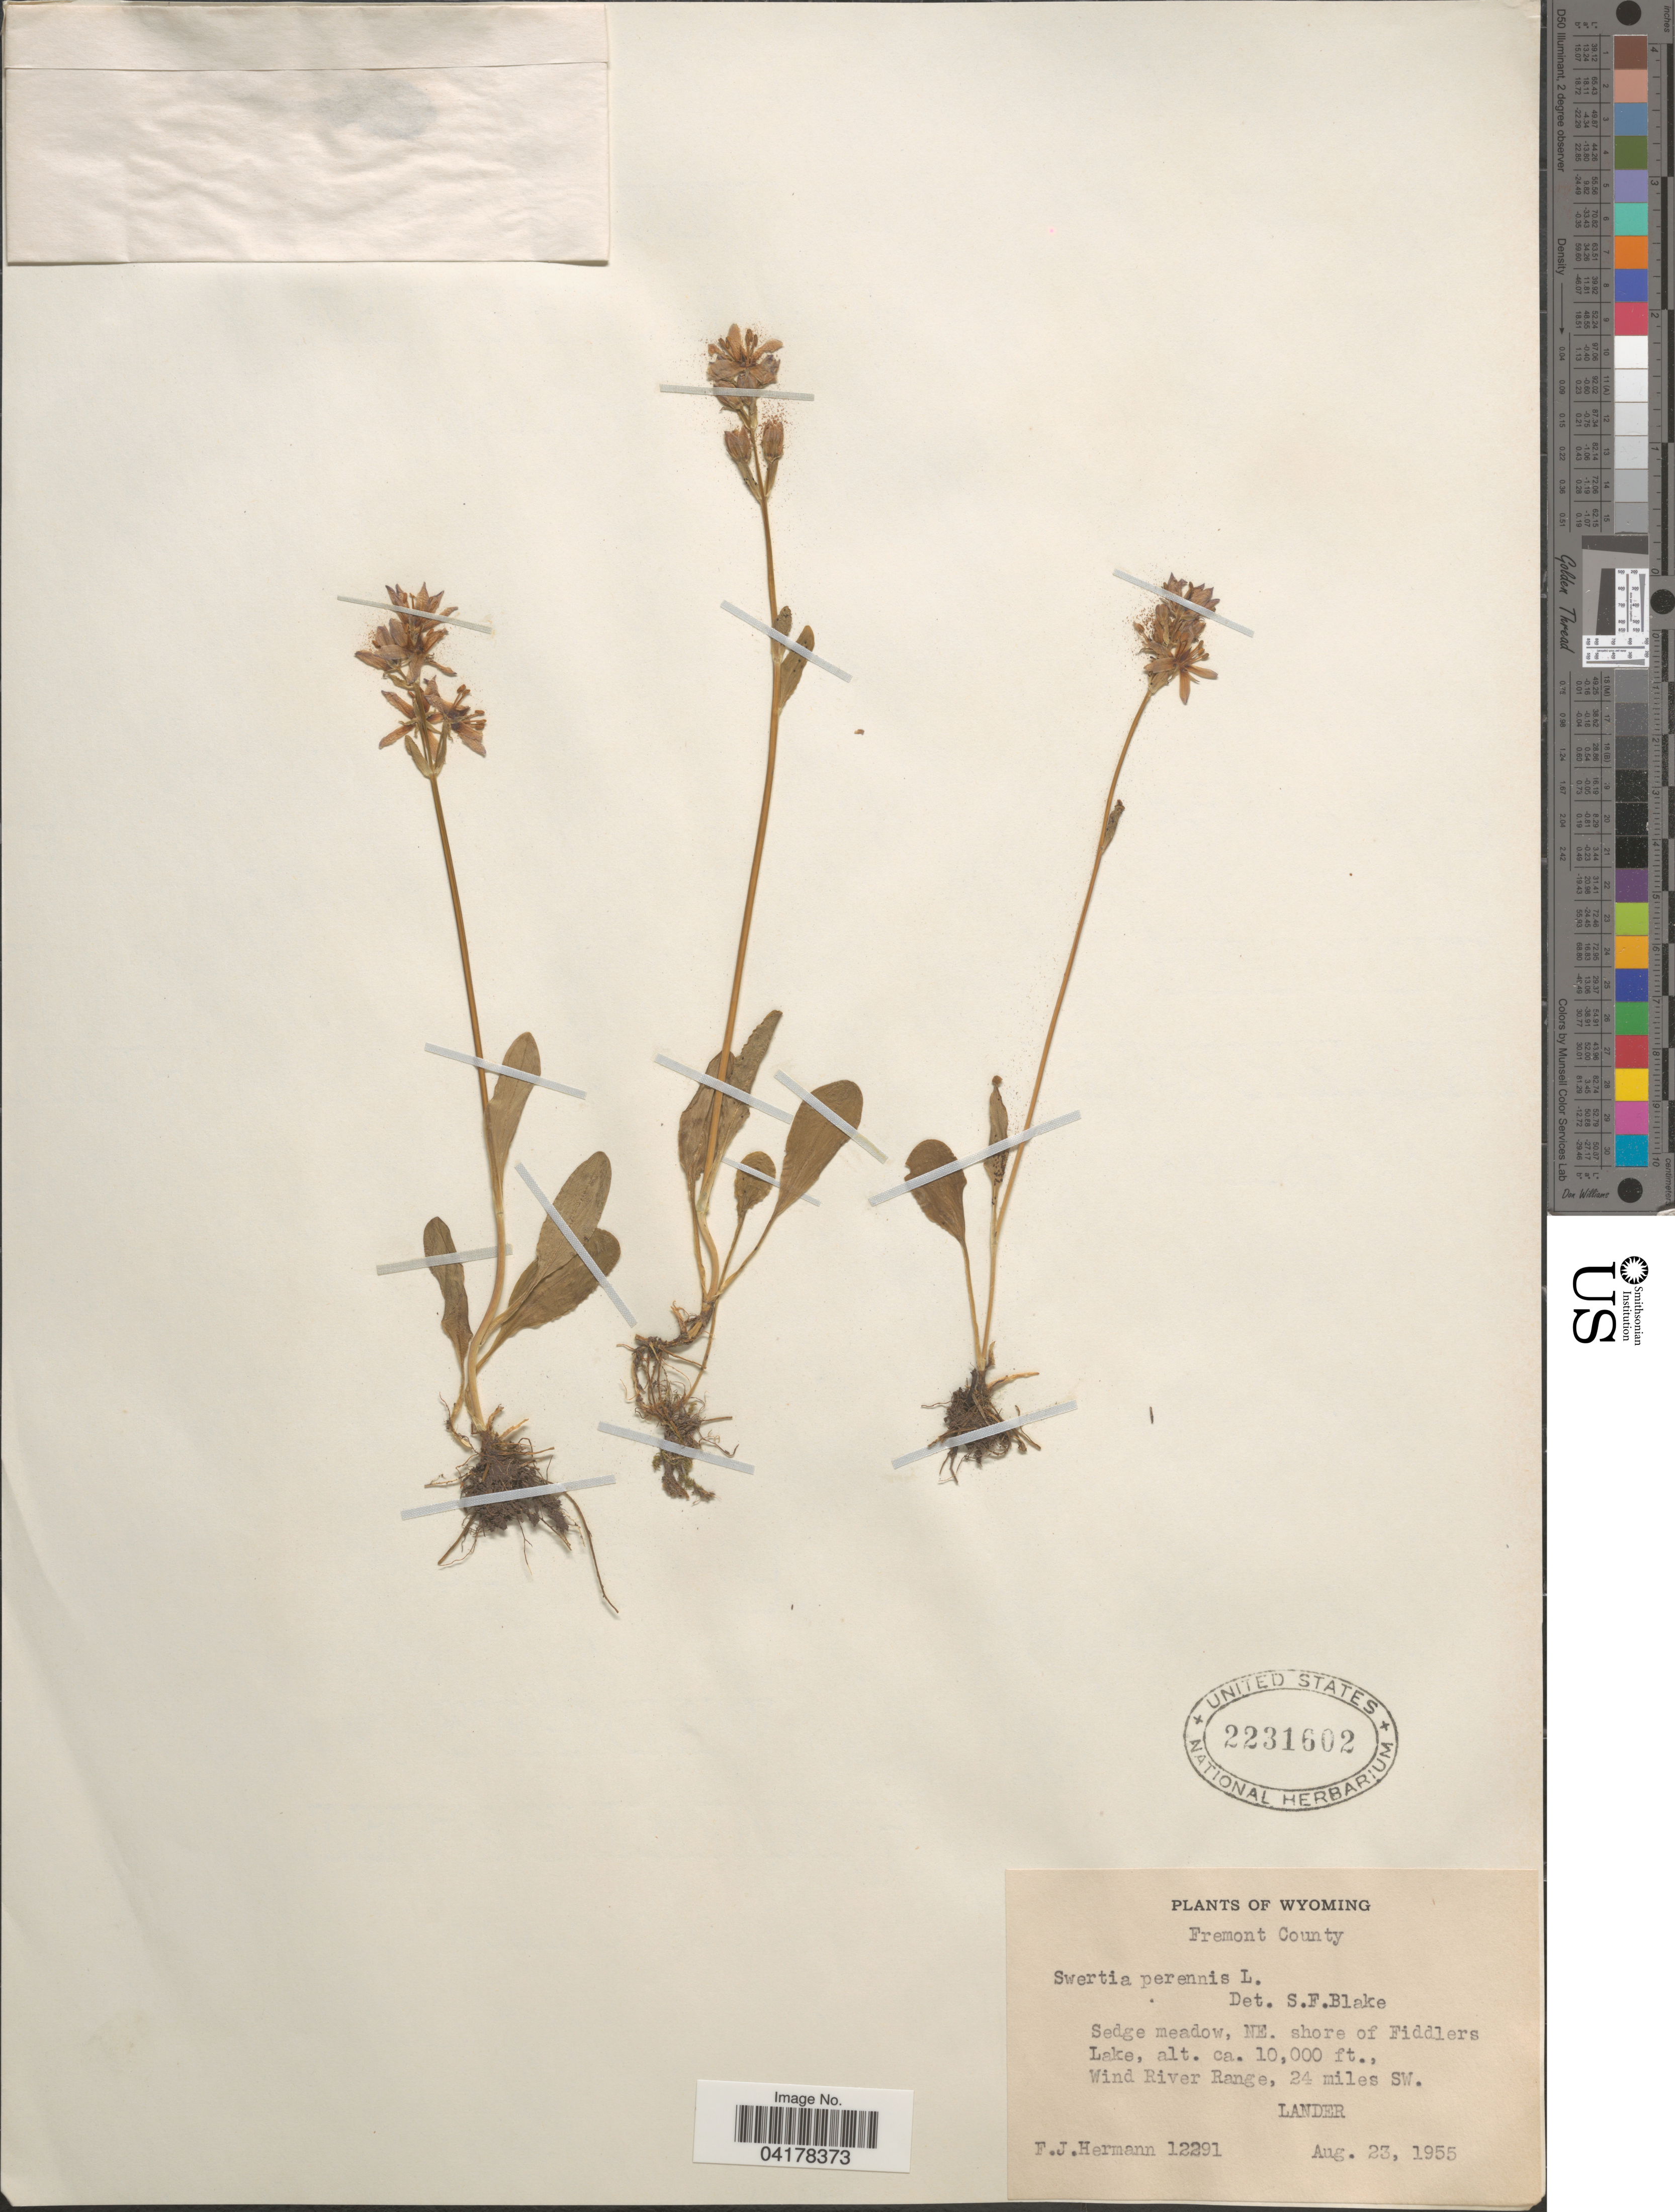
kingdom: Plantae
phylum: Tracheophyta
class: Magnoliopsida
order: Gentianales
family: Gentianaceae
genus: Swertia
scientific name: Swertia perennis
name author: L.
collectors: F. J. Hermann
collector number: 12291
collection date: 1955-08-23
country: United States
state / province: Wyoming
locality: Fremont County. Sedge meadow, NE. shore of Fiddlers Lake, Wind River Range, 24 miles SW. Lander.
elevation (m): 3048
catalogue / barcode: US 2231602